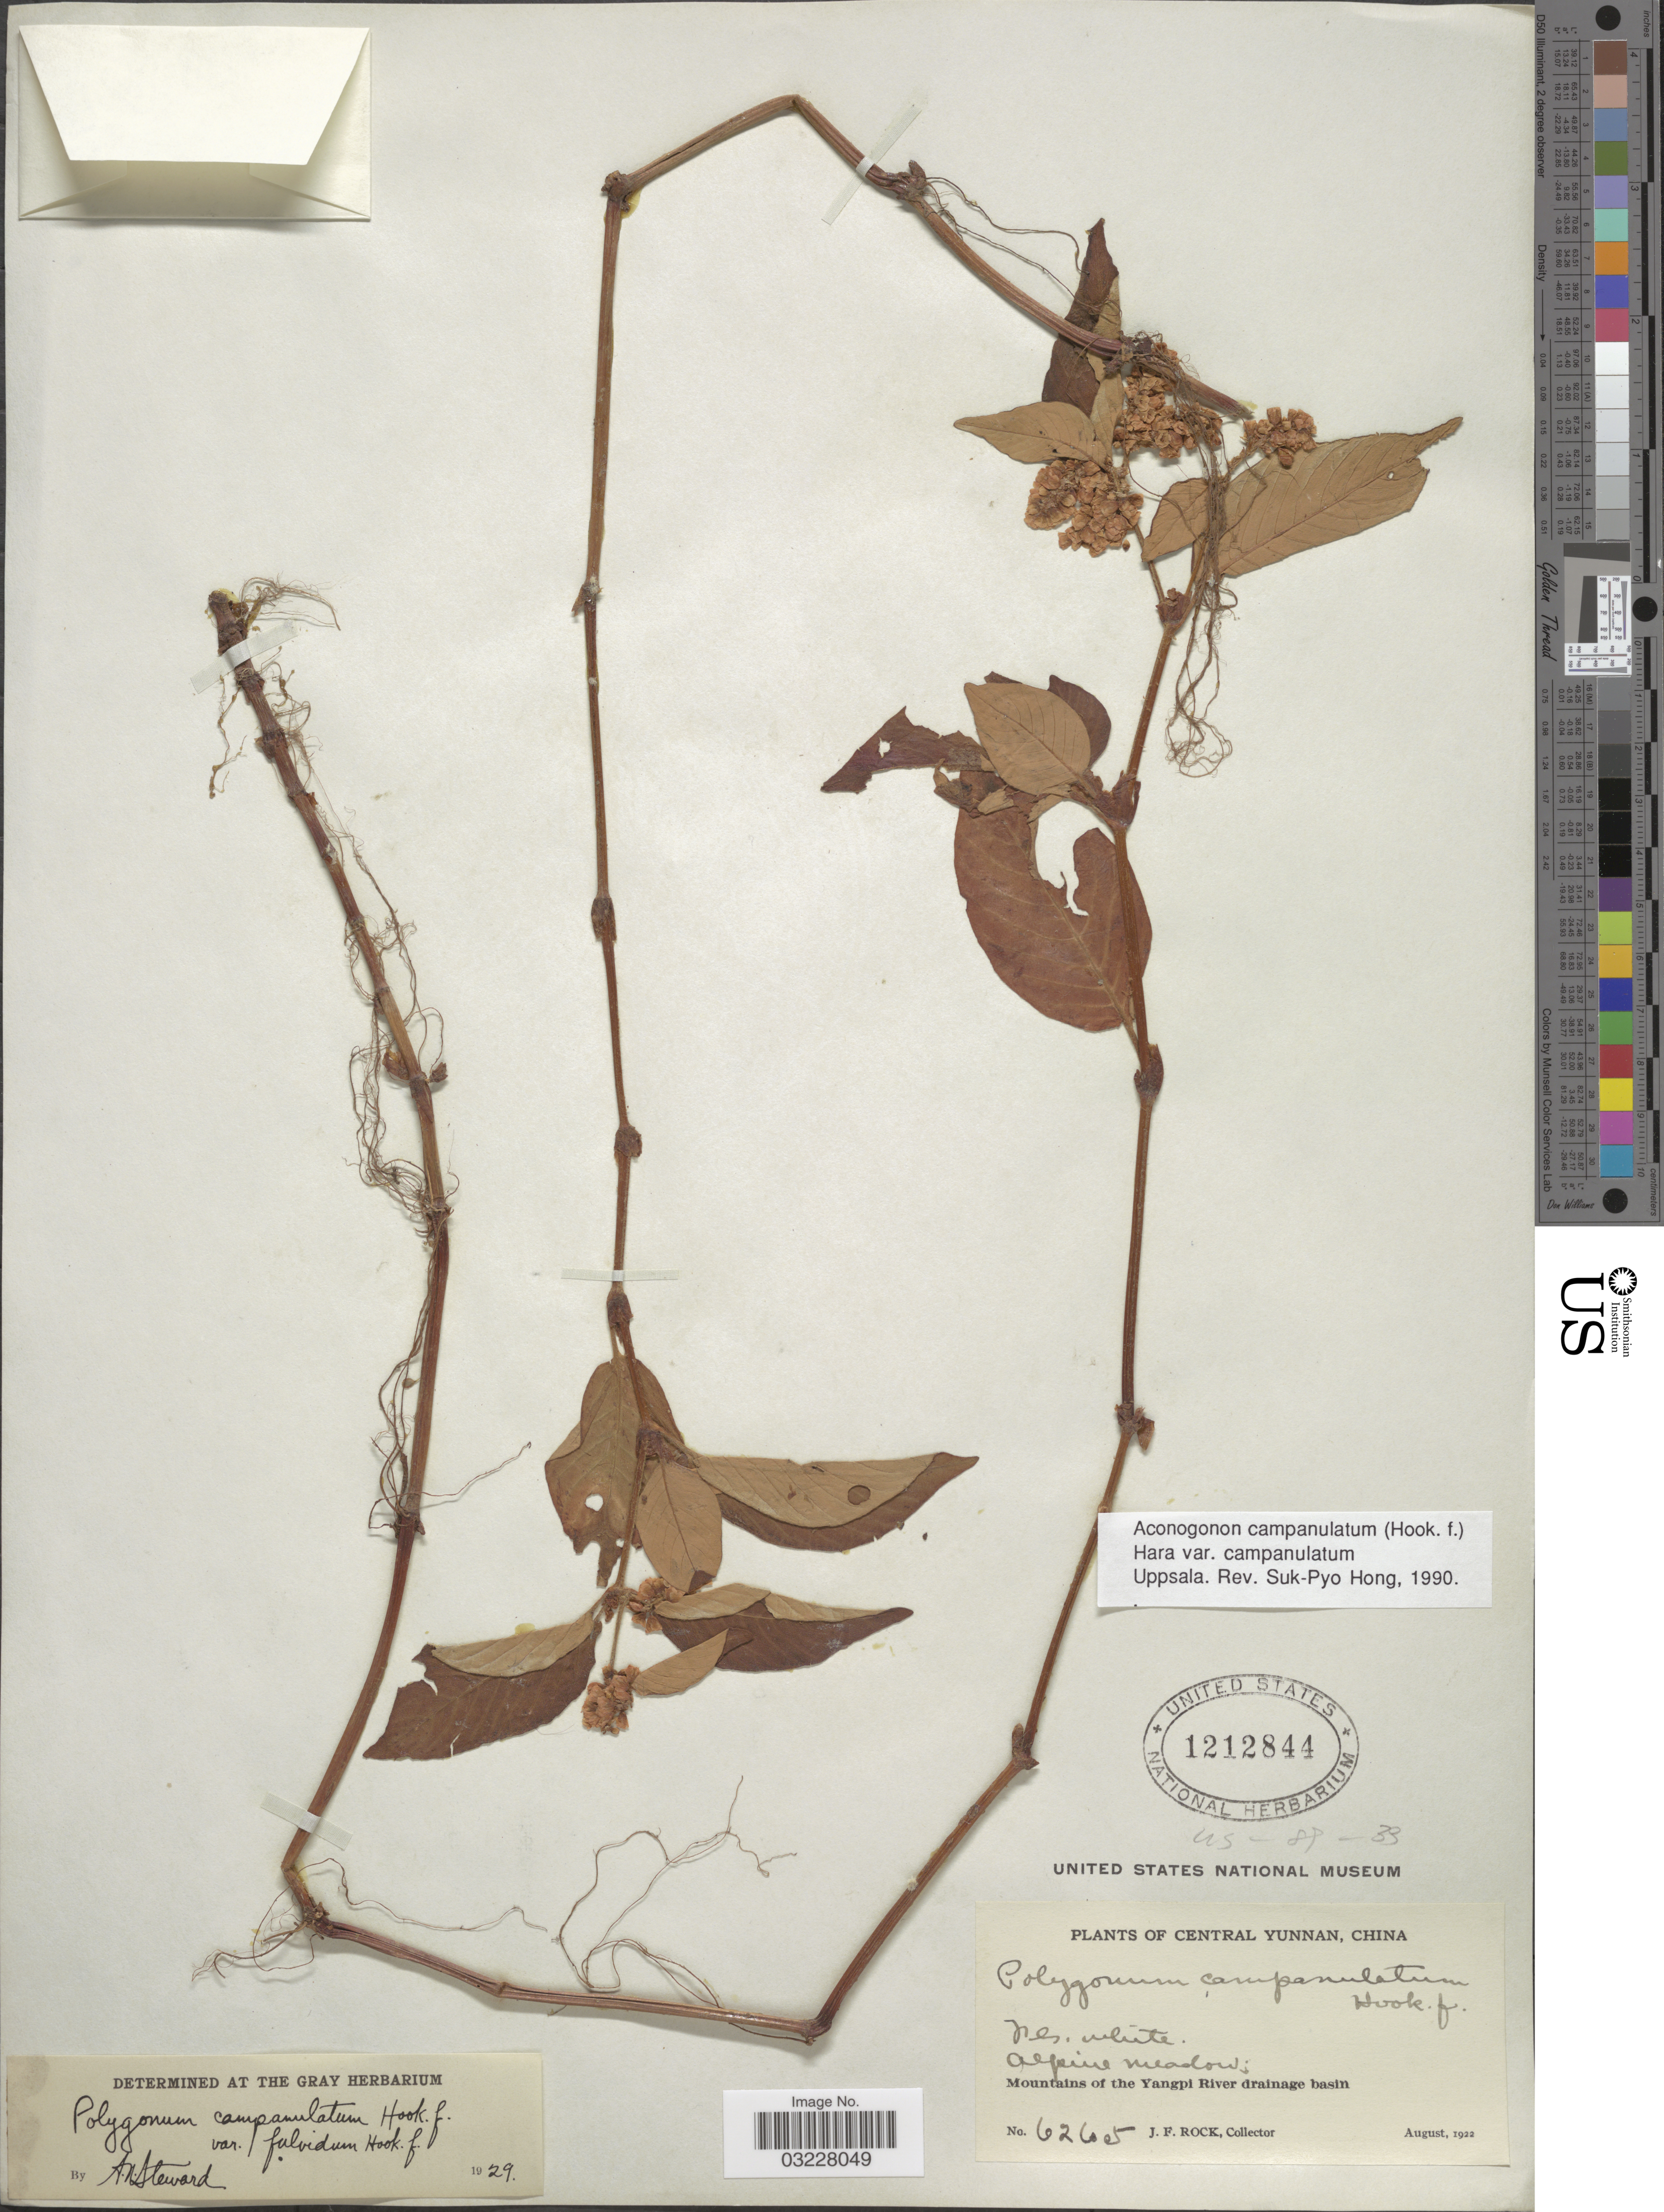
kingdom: Plantae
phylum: Tracheophyta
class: Magnoliopsida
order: Caryophyllales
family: Polygonaceae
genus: Koenigia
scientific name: Koenigia campanulata var. campanulata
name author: (Hook. f.) T.M. Schust. & Reveal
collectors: J. Rock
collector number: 6265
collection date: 1922-08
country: China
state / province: Yunnan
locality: Central Yunnan. Alpine meadows. Mountains of the Yangpi River drainage basin.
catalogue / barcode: US 1212844